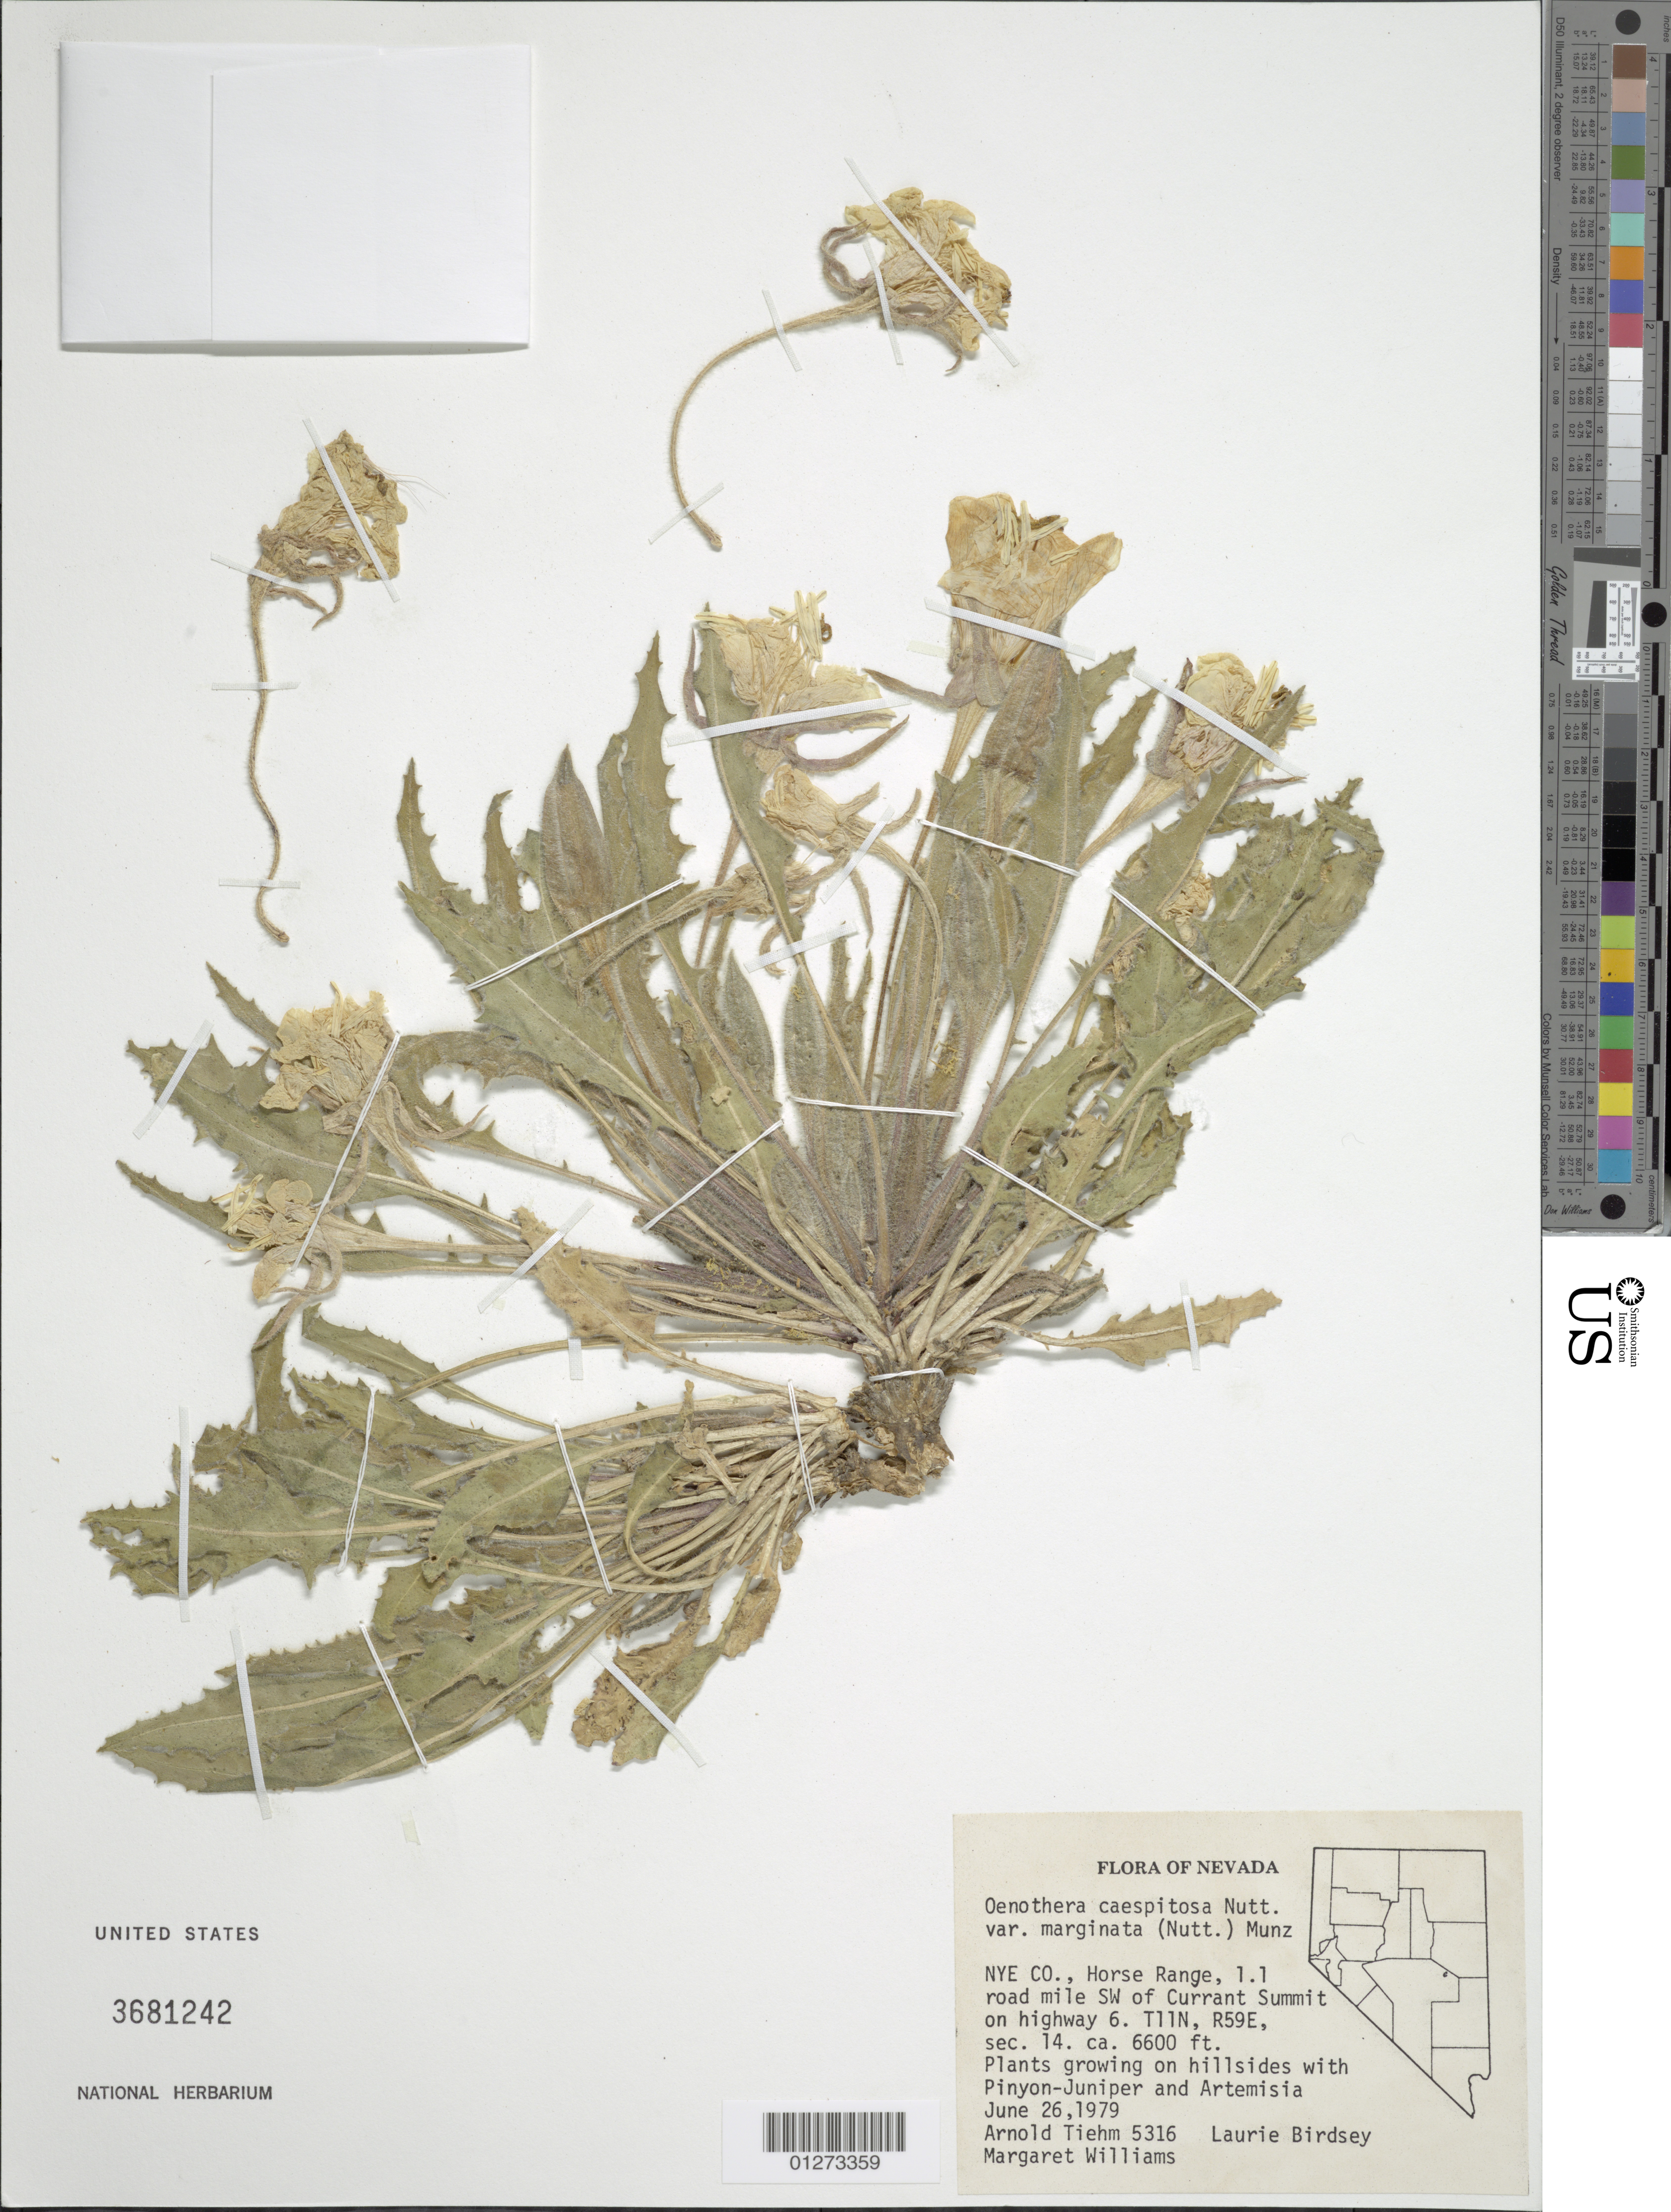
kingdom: Plantae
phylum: Tracheophyta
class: Magnoliopsida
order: Myrtales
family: Onagraceae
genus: Oenothera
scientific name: Oenothera cespitosa subsp. marginata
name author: (Nutt. ex Hook. & Arn.) Munz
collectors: A. Tiehm, M. Williams & L. Birdsey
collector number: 5316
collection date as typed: June 26, 1979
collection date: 1979-06-26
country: United States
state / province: Nevada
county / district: Nye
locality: Horse Range, 1.1 road mile SW of Currant Summit on highway 6. T11N, R59E, sec. 14.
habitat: Hillsides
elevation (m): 2012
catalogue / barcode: US 3681242